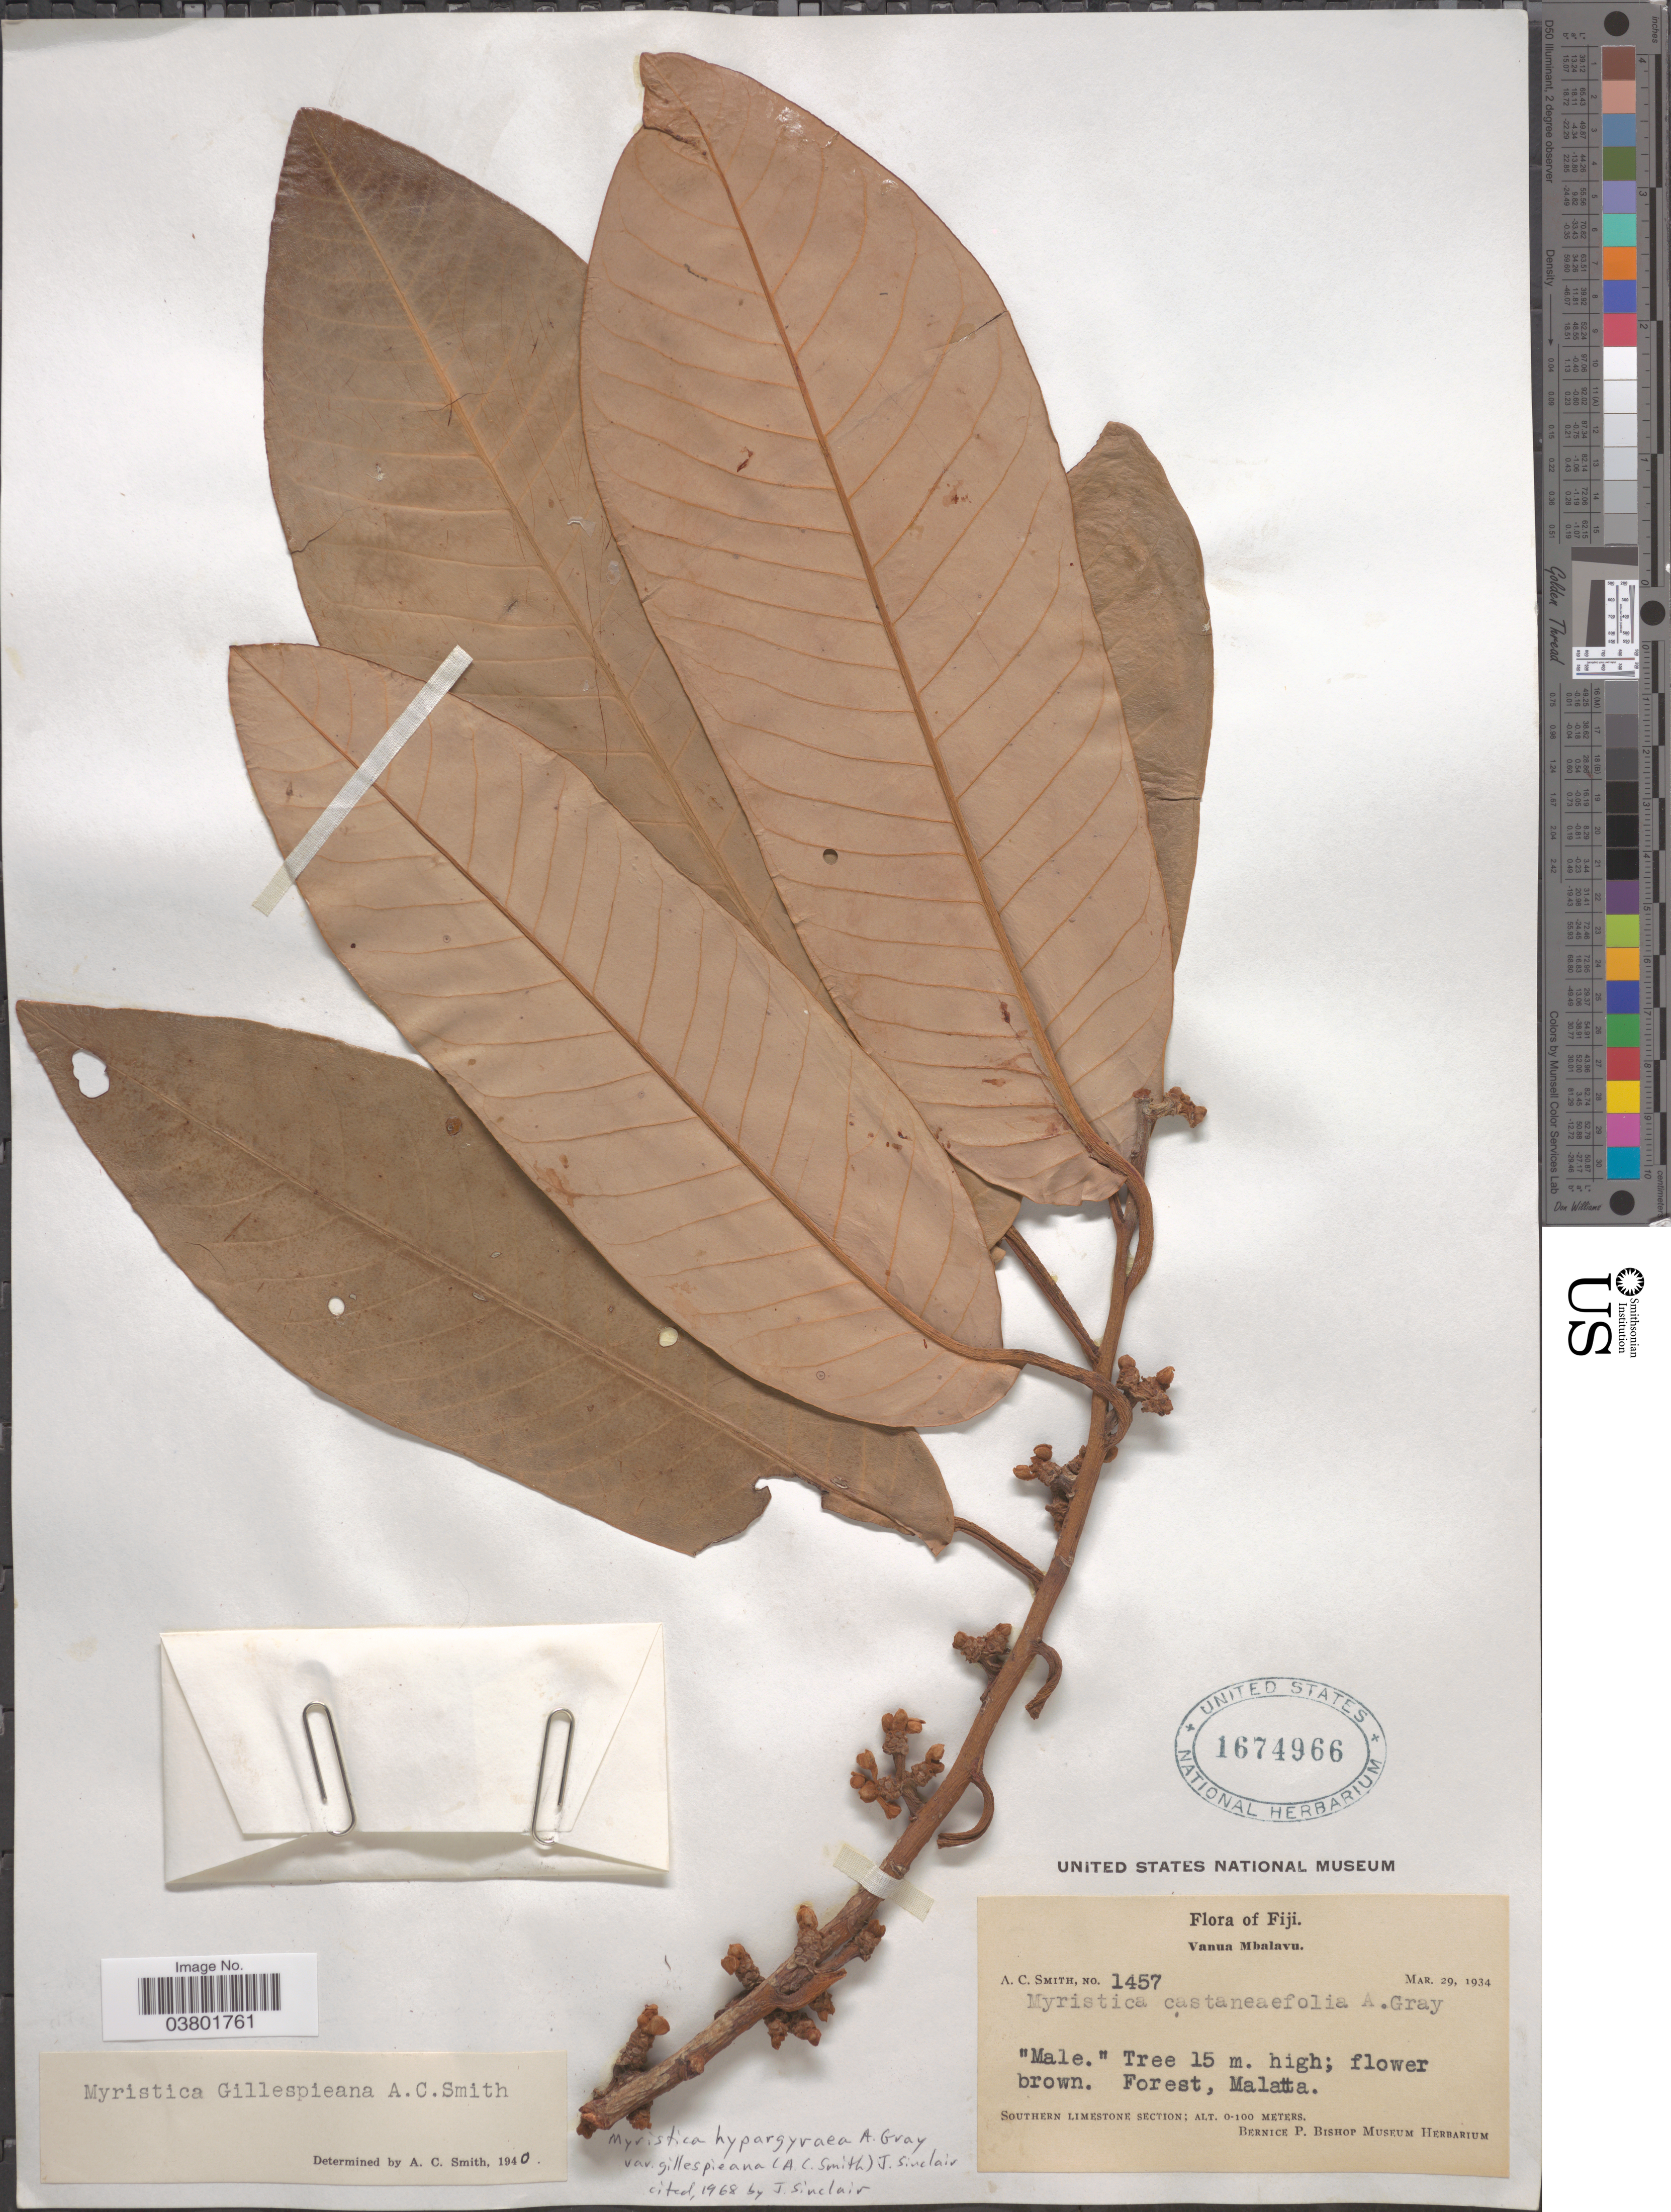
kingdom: Plantae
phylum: Tracheophyta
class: Magnoliopsida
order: Magnoliales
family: Myristicaceae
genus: Myristica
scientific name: Myristica gillespieana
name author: A.C. Sm.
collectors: A. C. Smith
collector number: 1457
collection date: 1934-03-29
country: Fiji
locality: Vanua Mbalavu. Malatta. Southern Limestone Section.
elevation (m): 0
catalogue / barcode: US 1674966